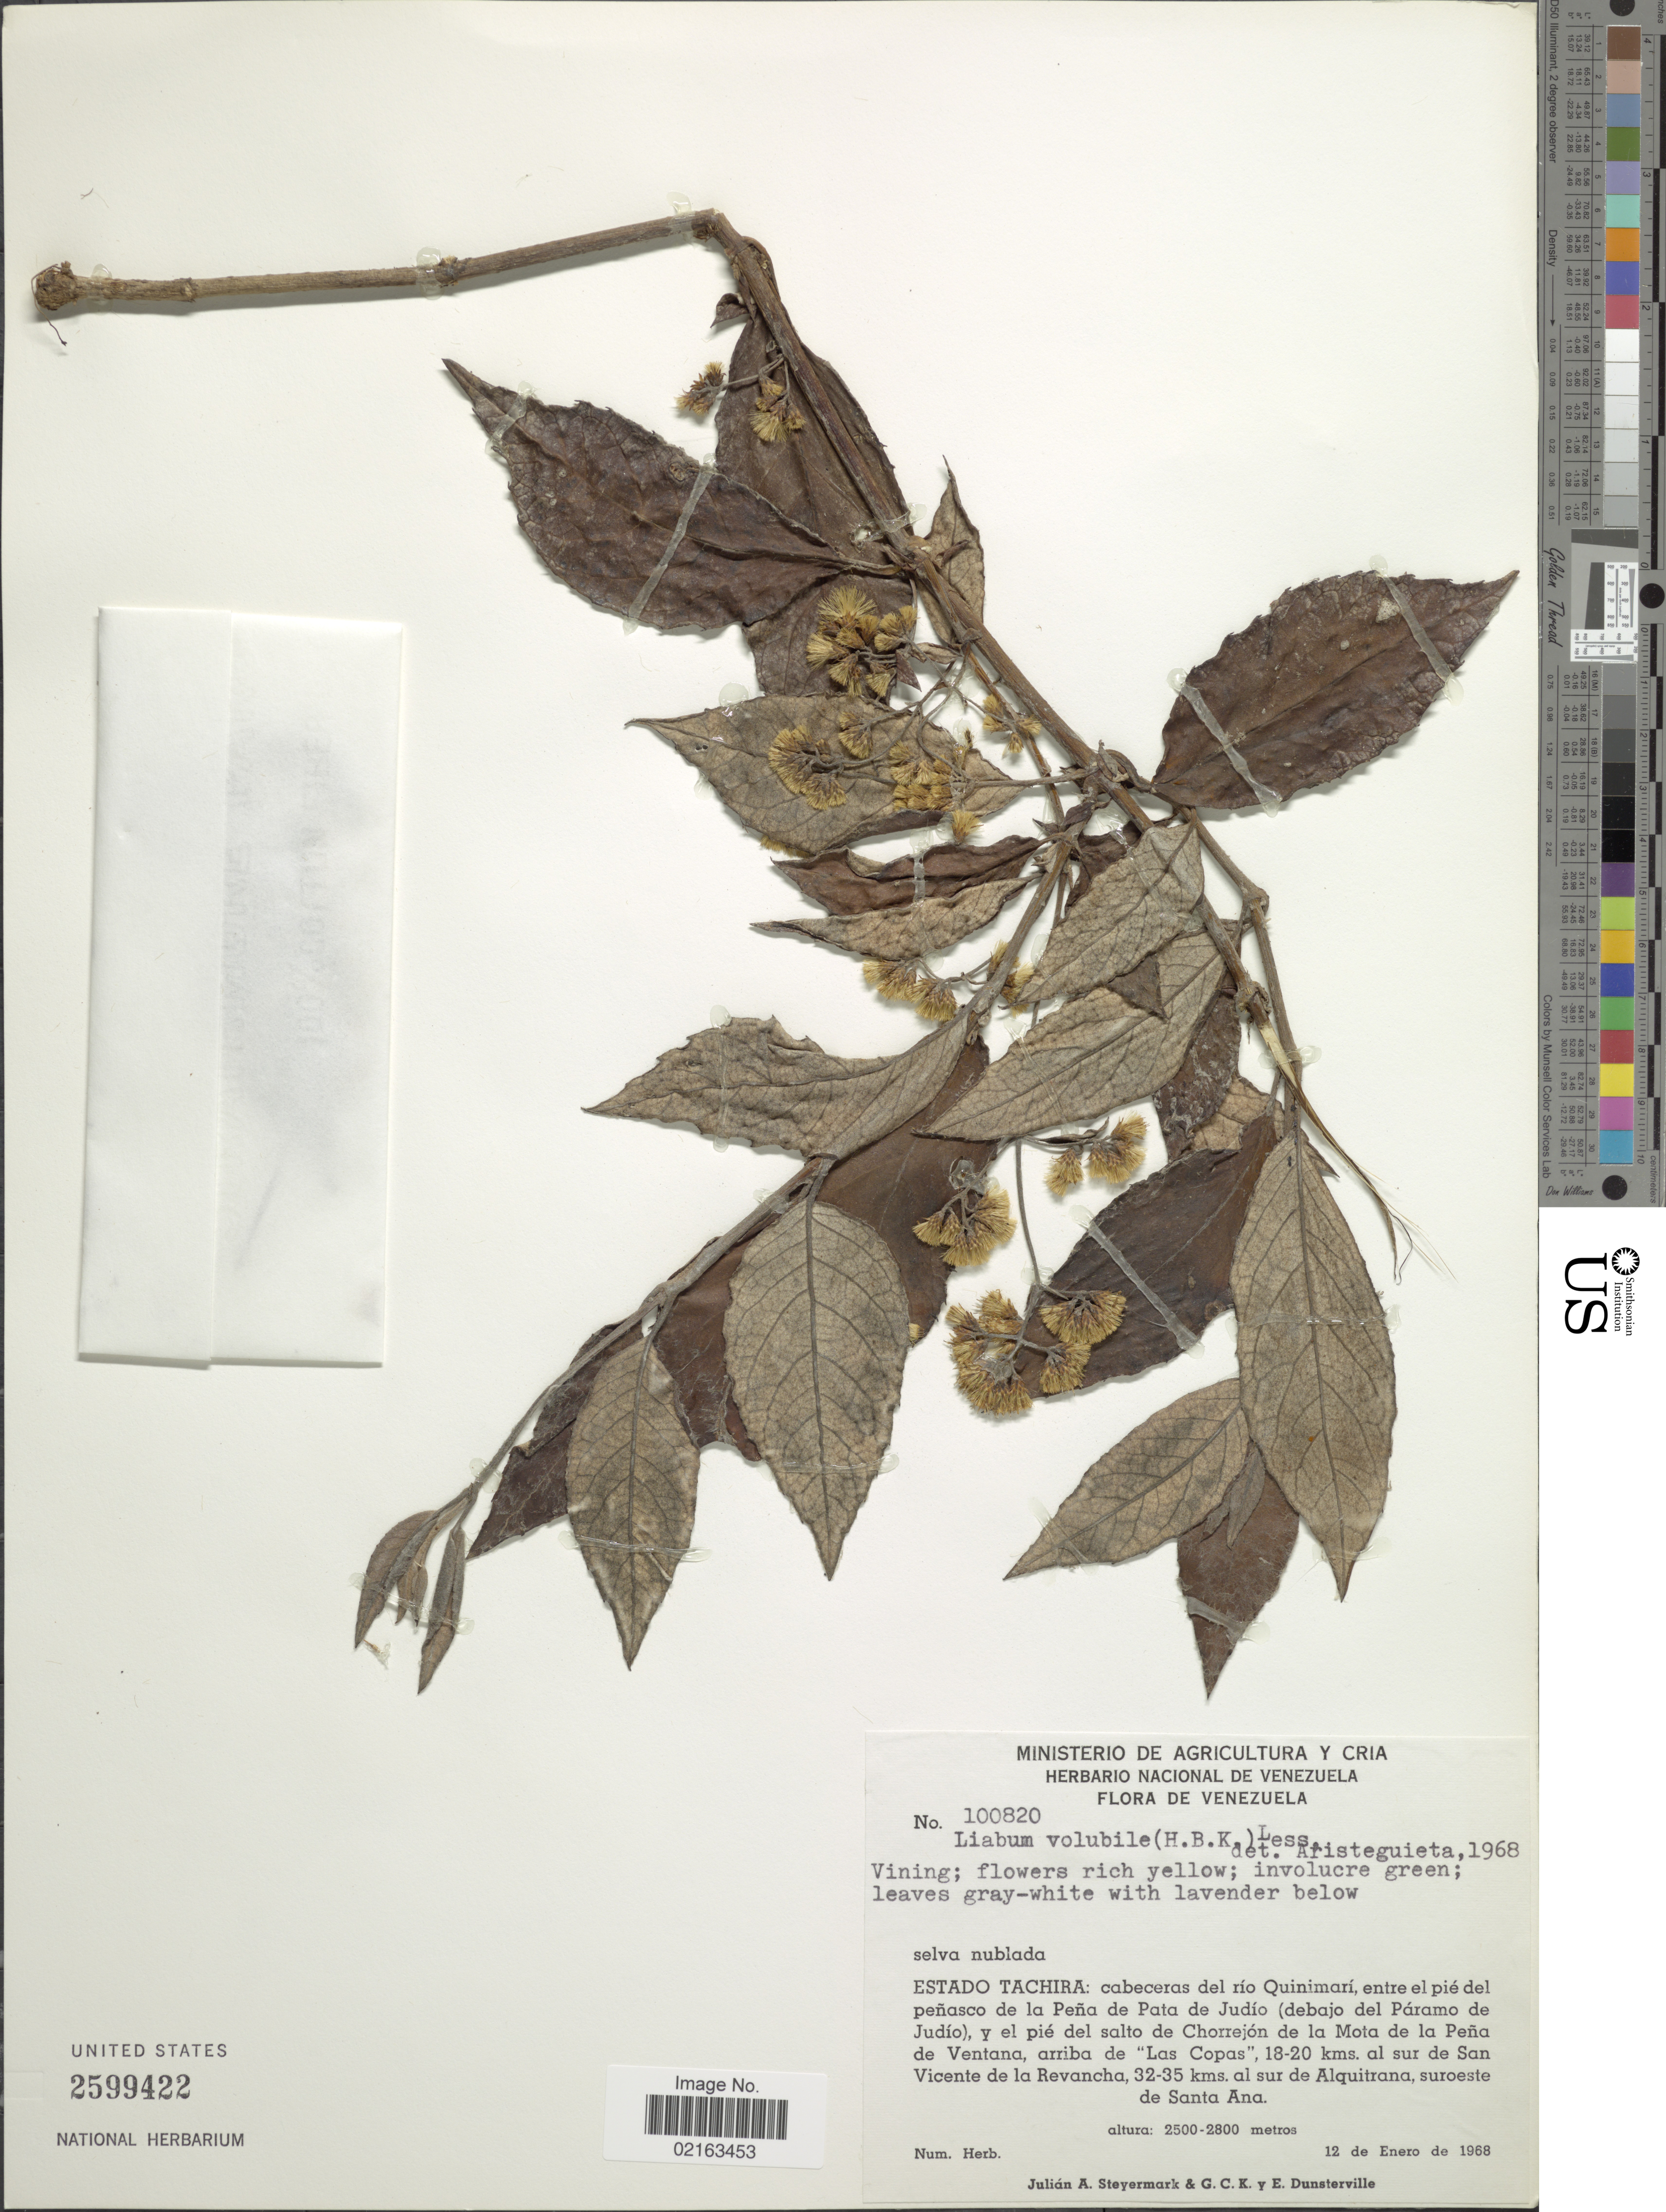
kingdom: Plantae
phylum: Tracheophyta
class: Magnoliopsida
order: Asterales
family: Asteraceae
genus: Oligactis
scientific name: Oligactis volubilis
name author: (Kunth) Cass.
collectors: J. Steyermark, G. C. K. Dunsterville & E. Dunsterville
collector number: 100820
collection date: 1968-01-12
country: Venezuela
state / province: Tachira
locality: Estado Tachira: cabeceras del río Quinimarí, entre el pié del peñasco de la Peña de Pata de Judío (debajo del Páramo de Judío), y el pié del salto de Chorrejón de la Mota de la Peña de Ventana, arriba de "Las Copas", 18-20 kms. al sur de San Vicente de la Revancha, 32-35 kms. al sur de Alquitrana, suroeste de Santa Ana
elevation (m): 2500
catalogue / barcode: US 2599422